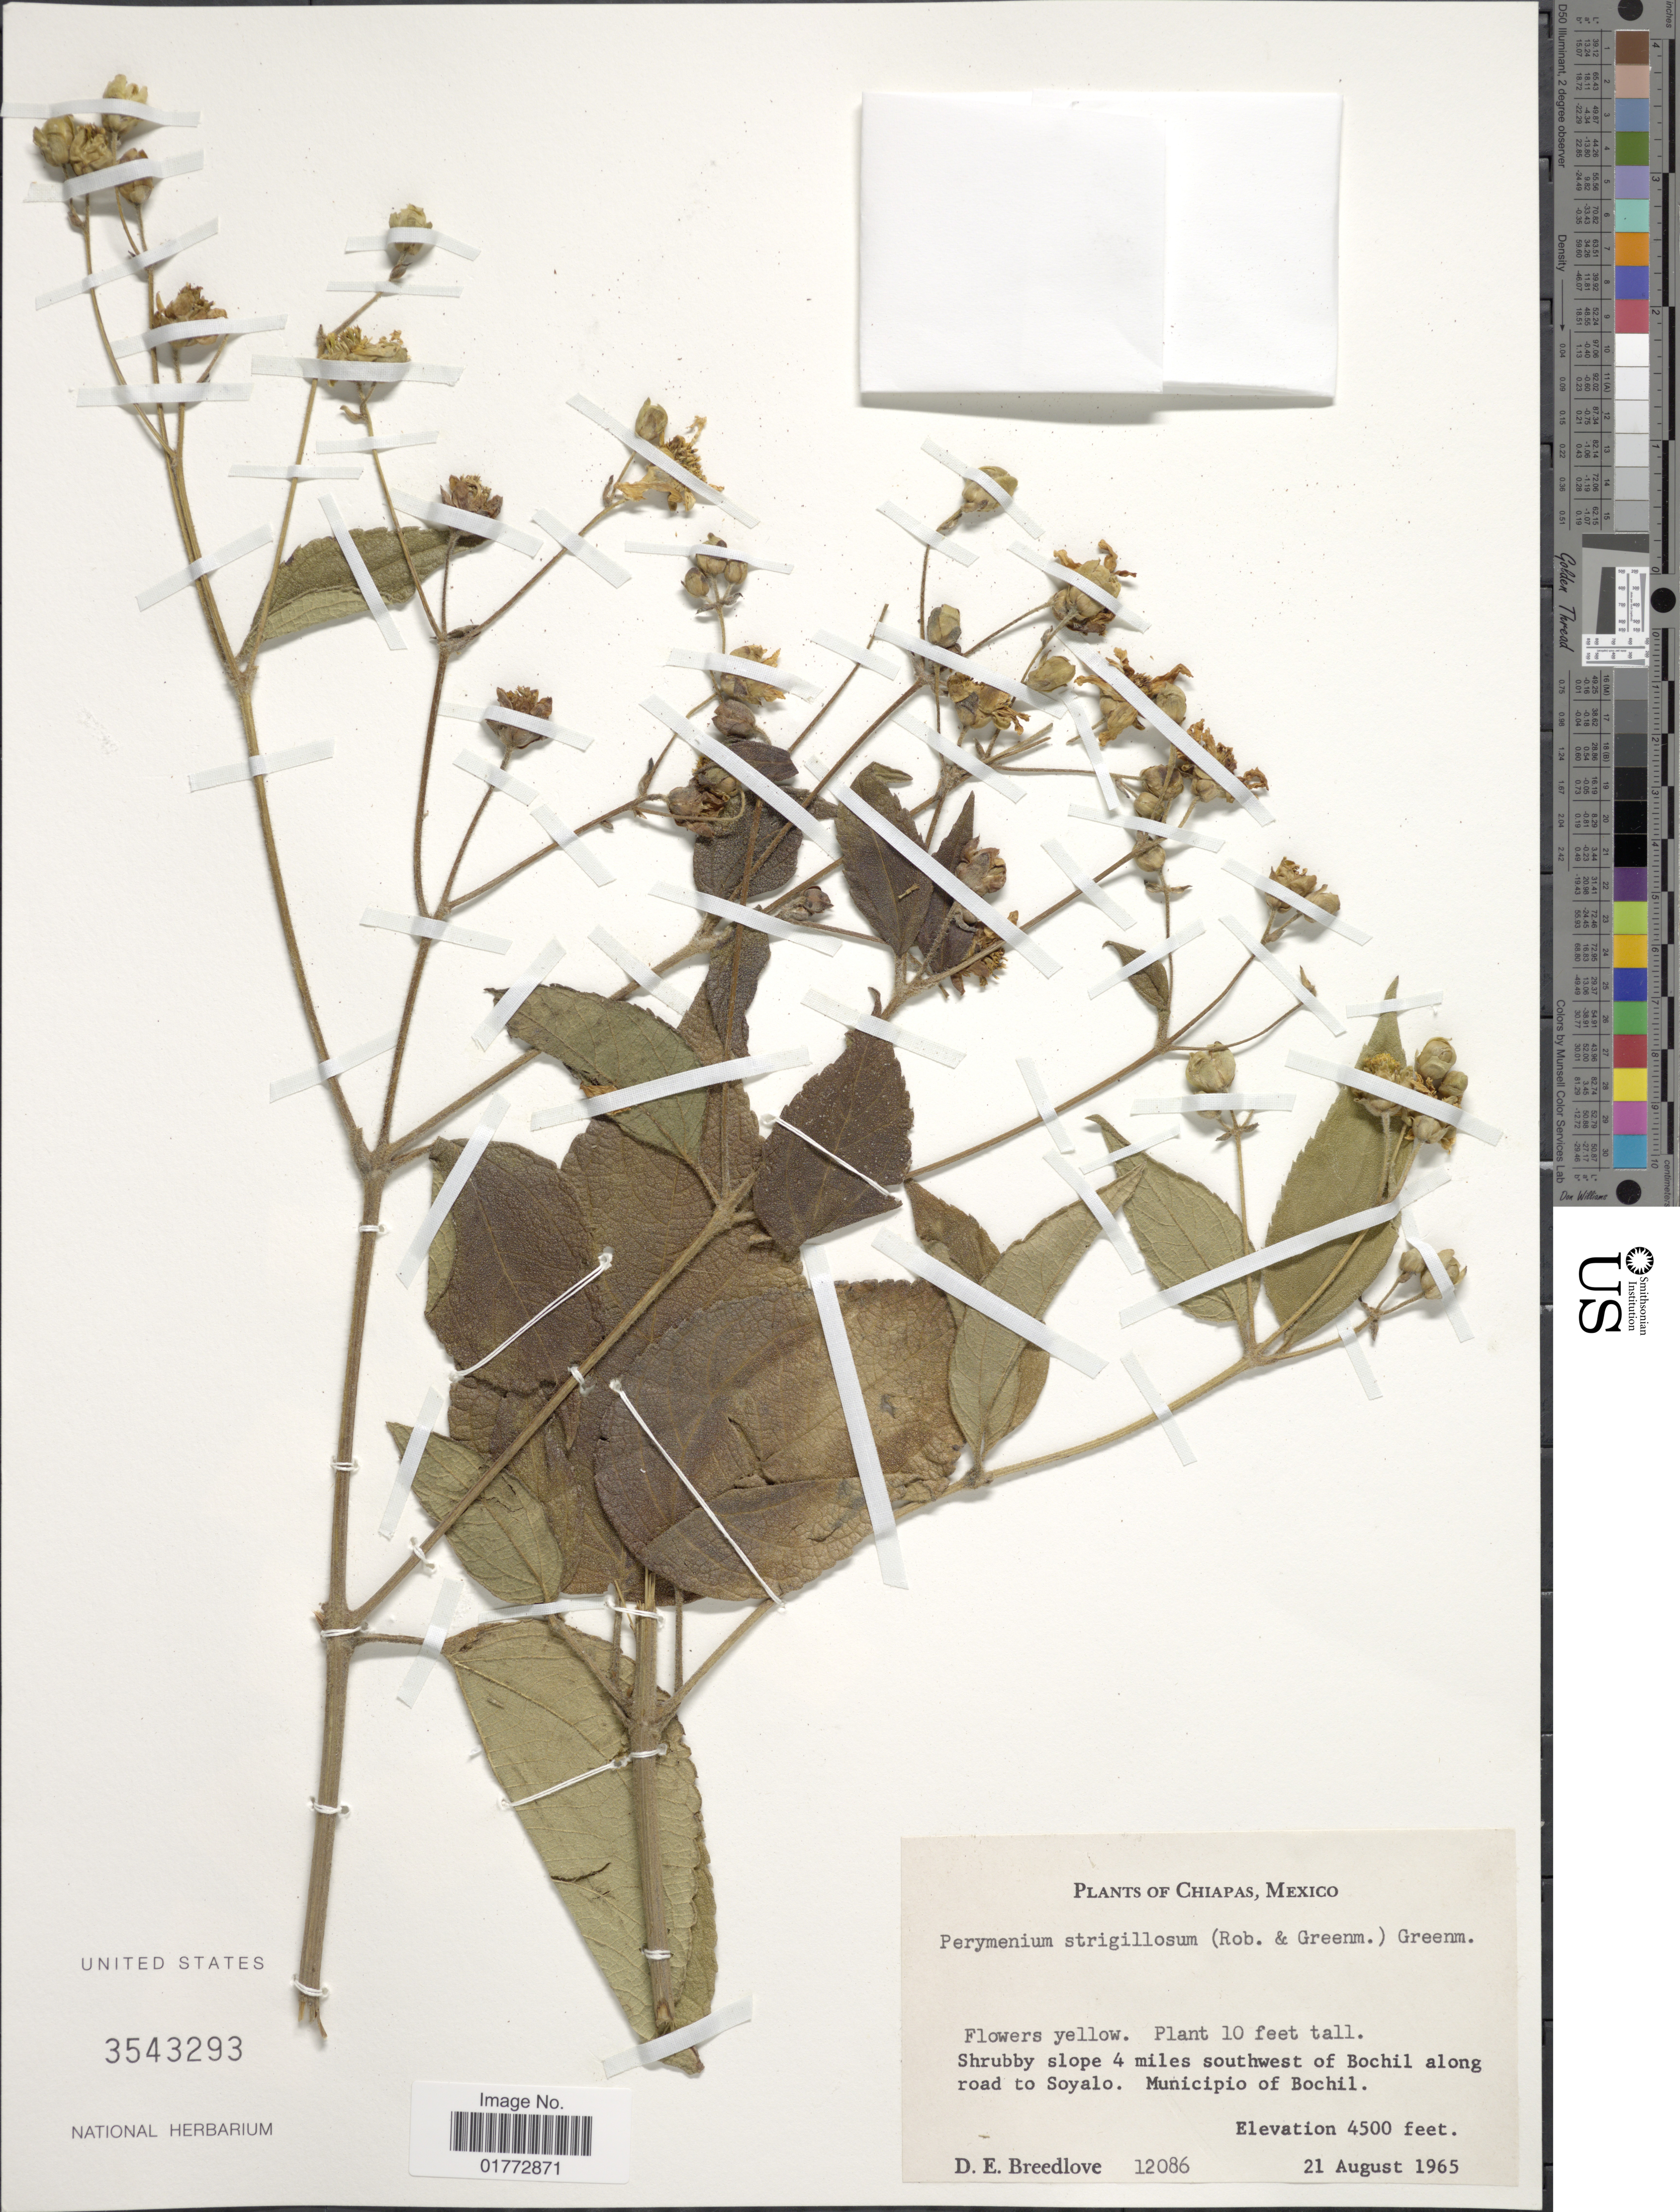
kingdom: Plantae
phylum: Tracheophyta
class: Magnoliopsida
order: Asterales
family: Asteraceae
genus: Perymenium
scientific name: Perymenium strigillosum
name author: (B.L. Rob. & Greenm.) Greenm.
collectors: D. E. Breedlove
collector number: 12086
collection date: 1965-08-21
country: Mexico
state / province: Chiapas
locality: Shrubby slope 4 miles southwest of Bochil along road to Soyalo. Municipio of Bochil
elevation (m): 1372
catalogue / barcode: US 3543293